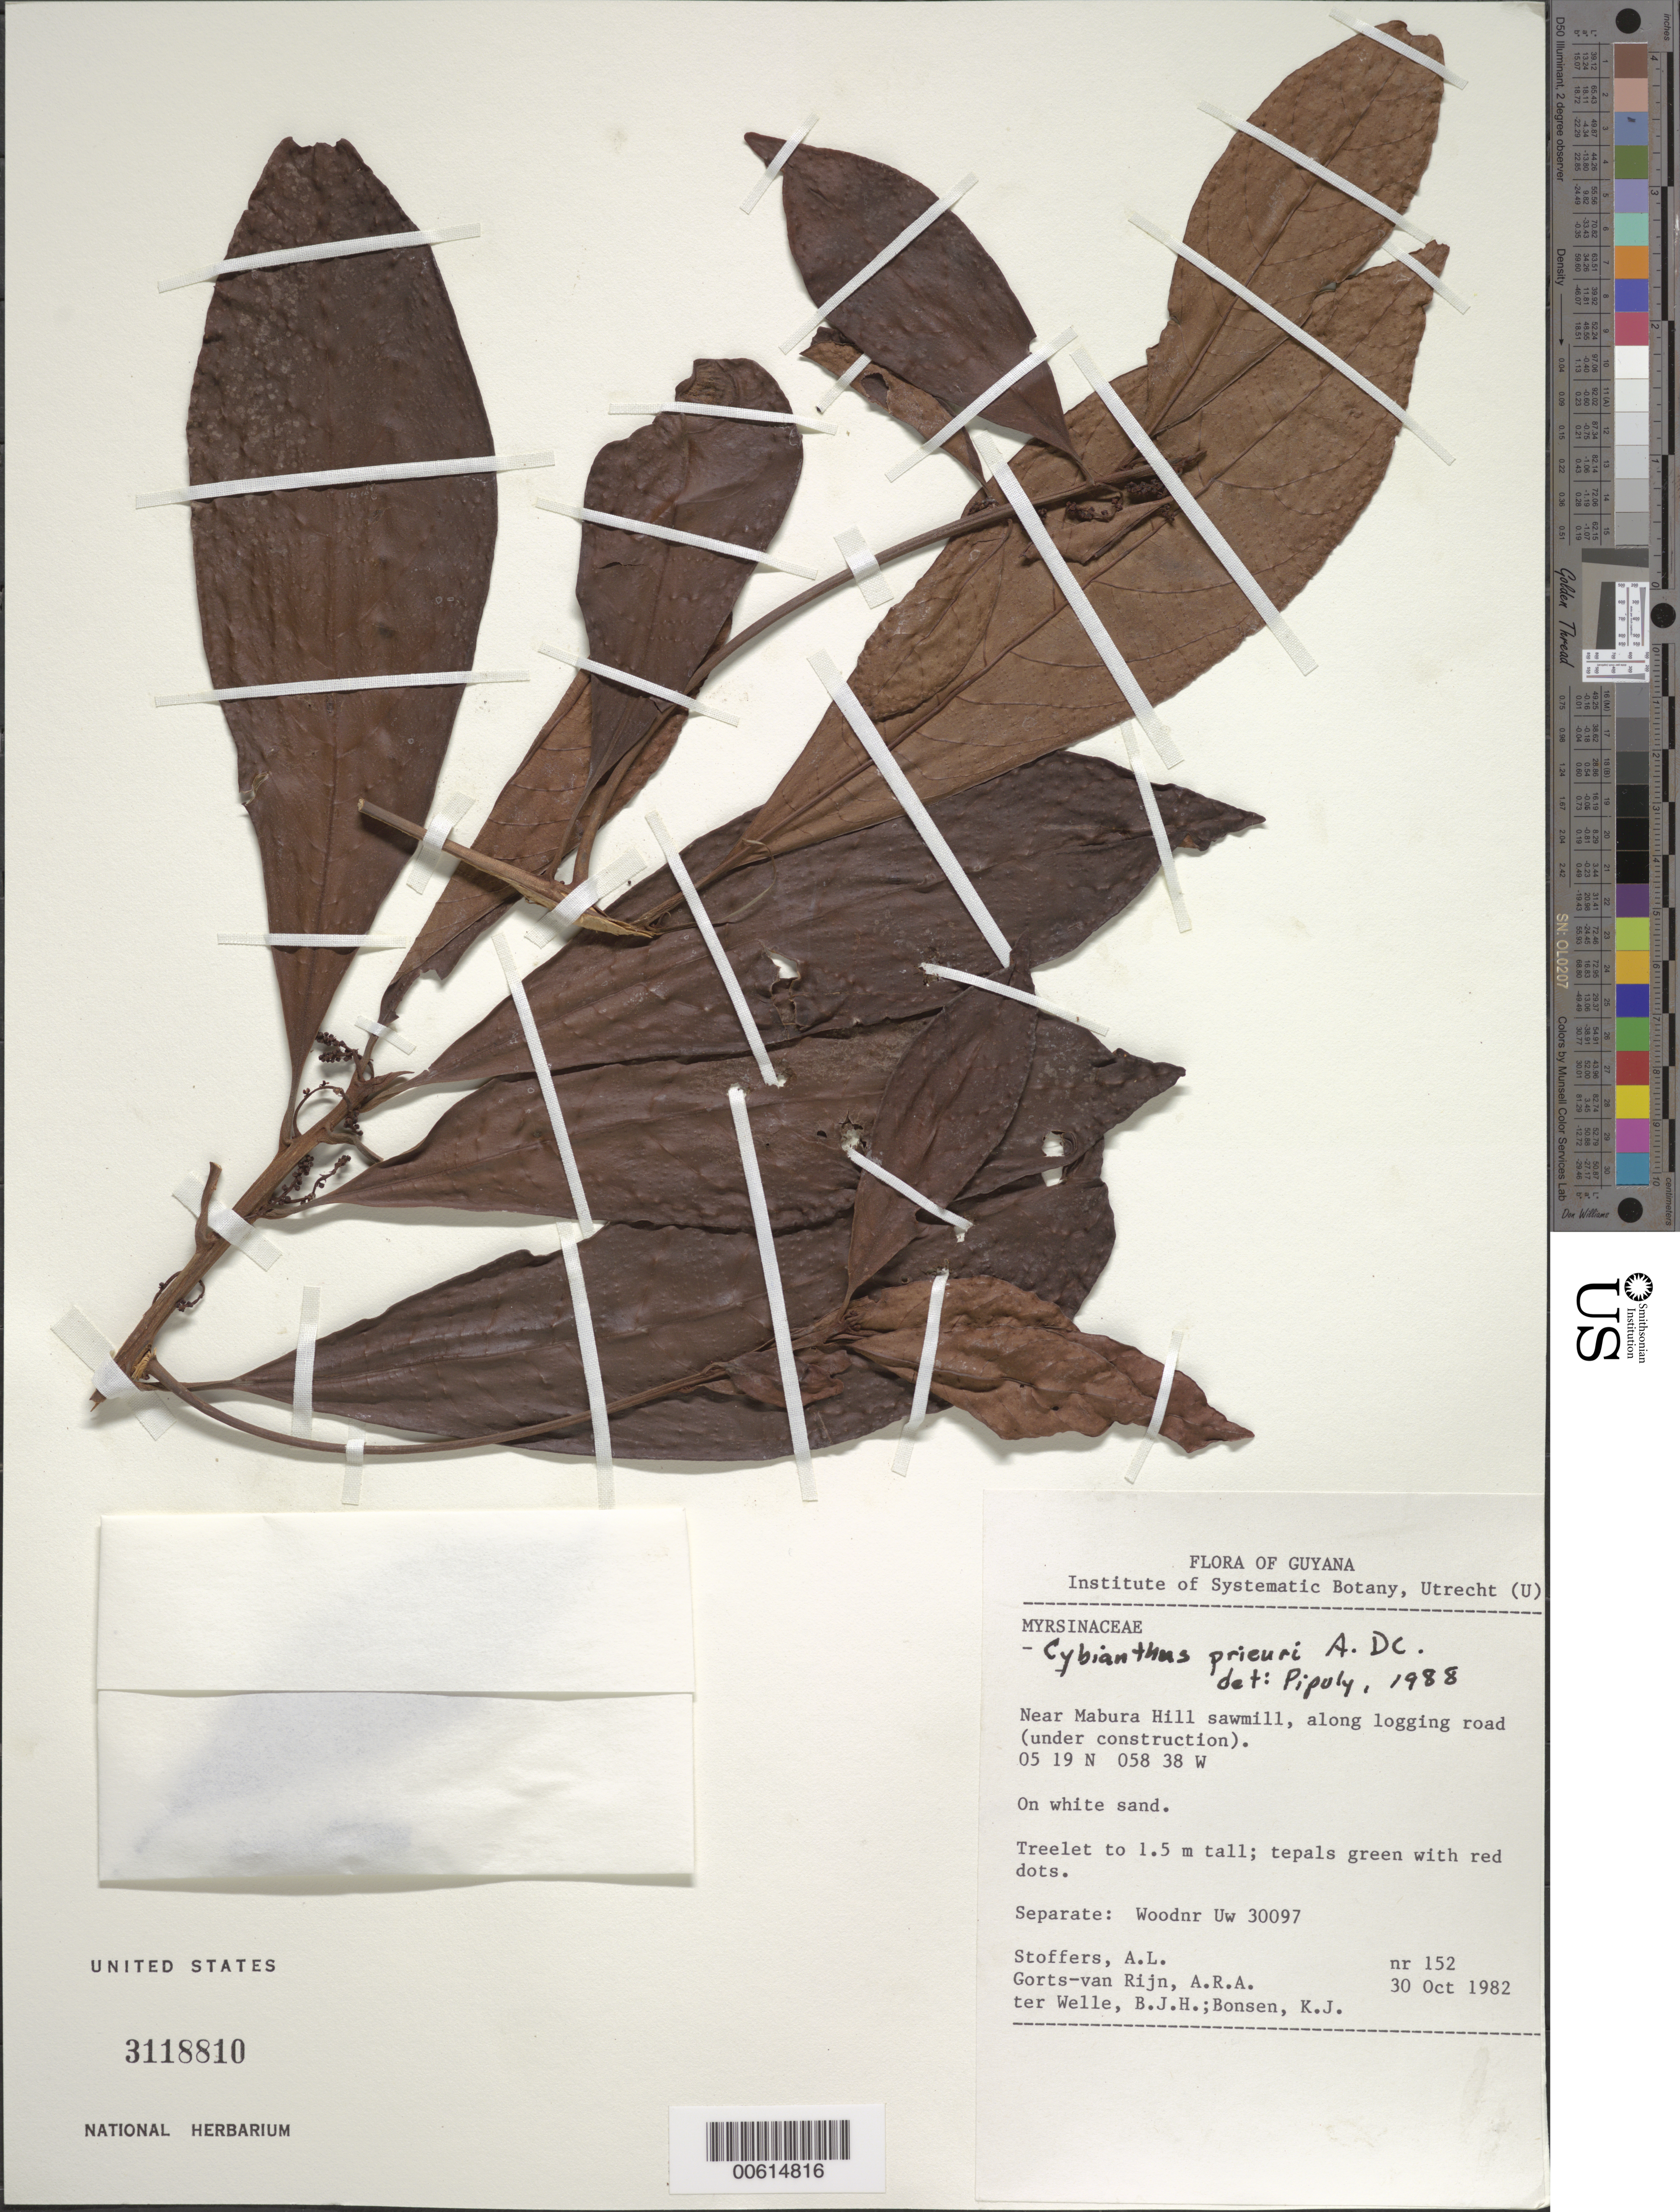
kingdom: Plantae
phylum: Tracheophyta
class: Magnoliopsida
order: Ericales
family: Primulaceae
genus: Cybianthus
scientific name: Cybianthus prieurii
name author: A. DC.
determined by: Pipoly, J. J., III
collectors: A. Stoffers, A. .R. A. Görts-van Rijn, B. Welle & K. Bonsen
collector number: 152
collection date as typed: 30-Oct-82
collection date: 1982-10-30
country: Guyana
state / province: U. Demerara-Berbice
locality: Mabura Hill, near sawmill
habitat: Along logging road (under construction), on white sand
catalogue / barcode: US 3118810